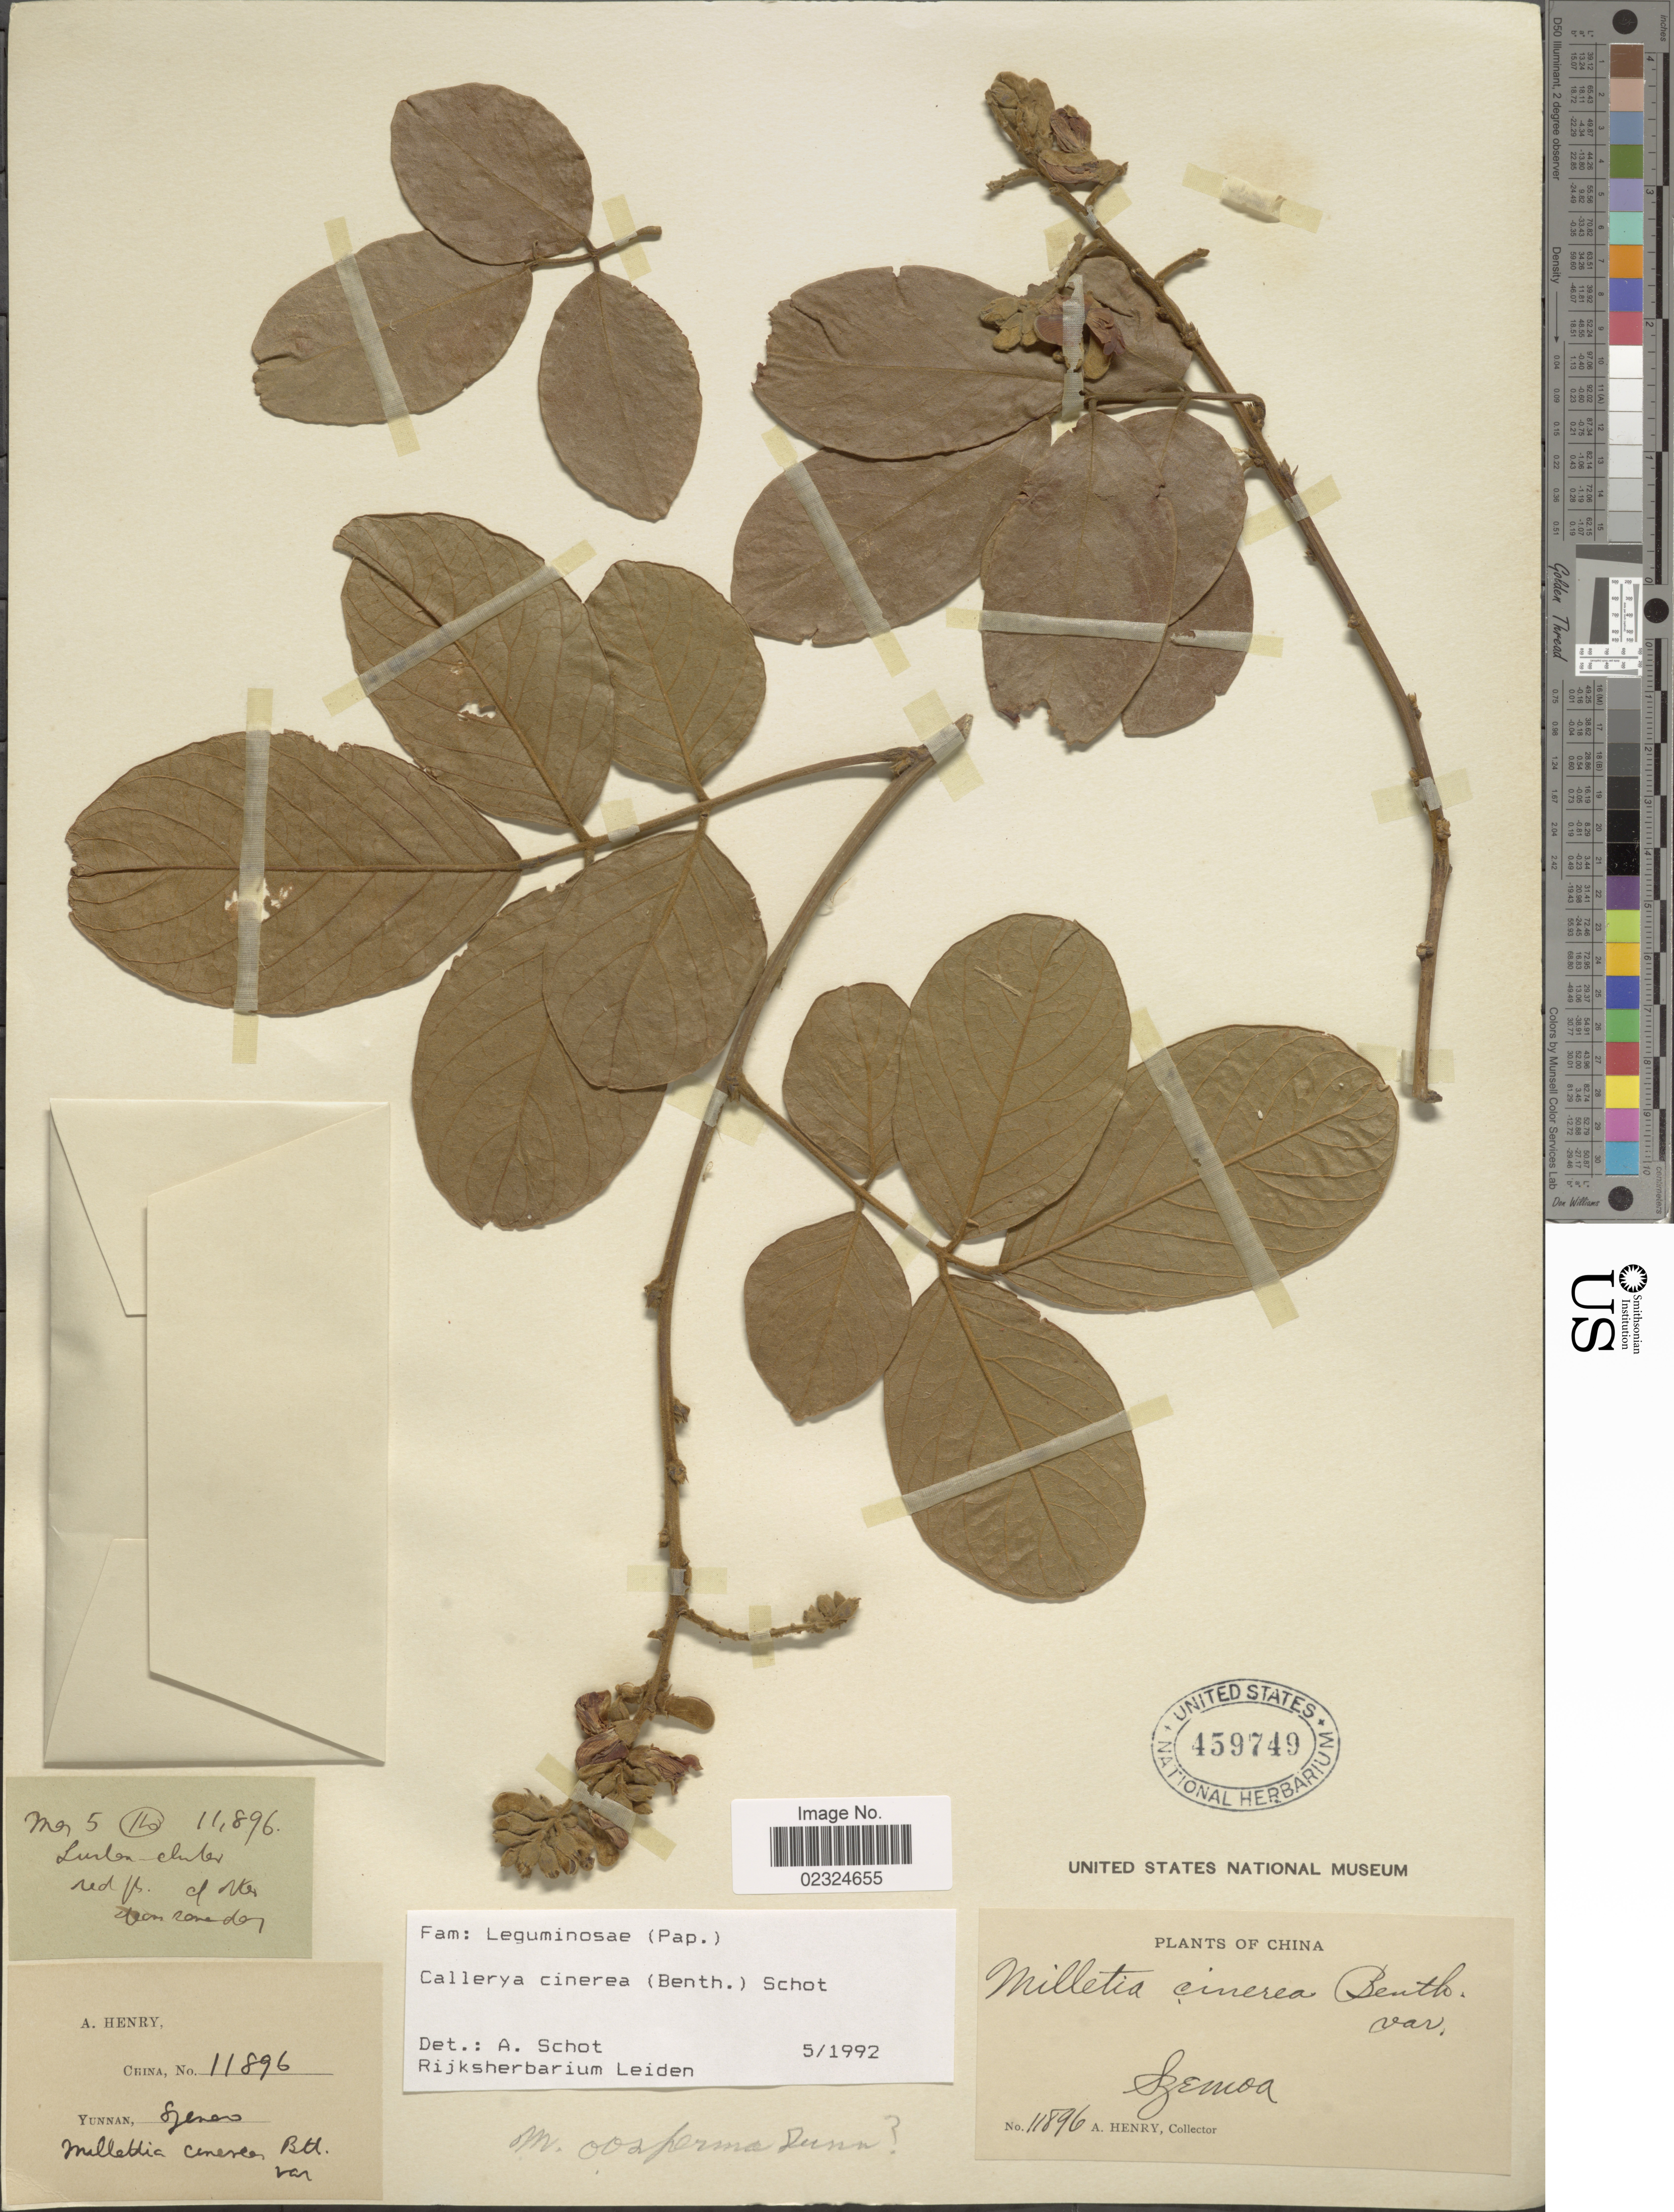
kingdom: Plantae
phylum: Tracheophyta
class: Magnoliopsida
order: Fabales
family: Fabaceae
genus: Callerya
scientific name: Callerya cinerea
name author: (Benth.) Schot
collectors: A. Henry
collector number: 11896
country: China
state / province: Yunnan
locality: Szemao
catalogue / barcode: US 459749